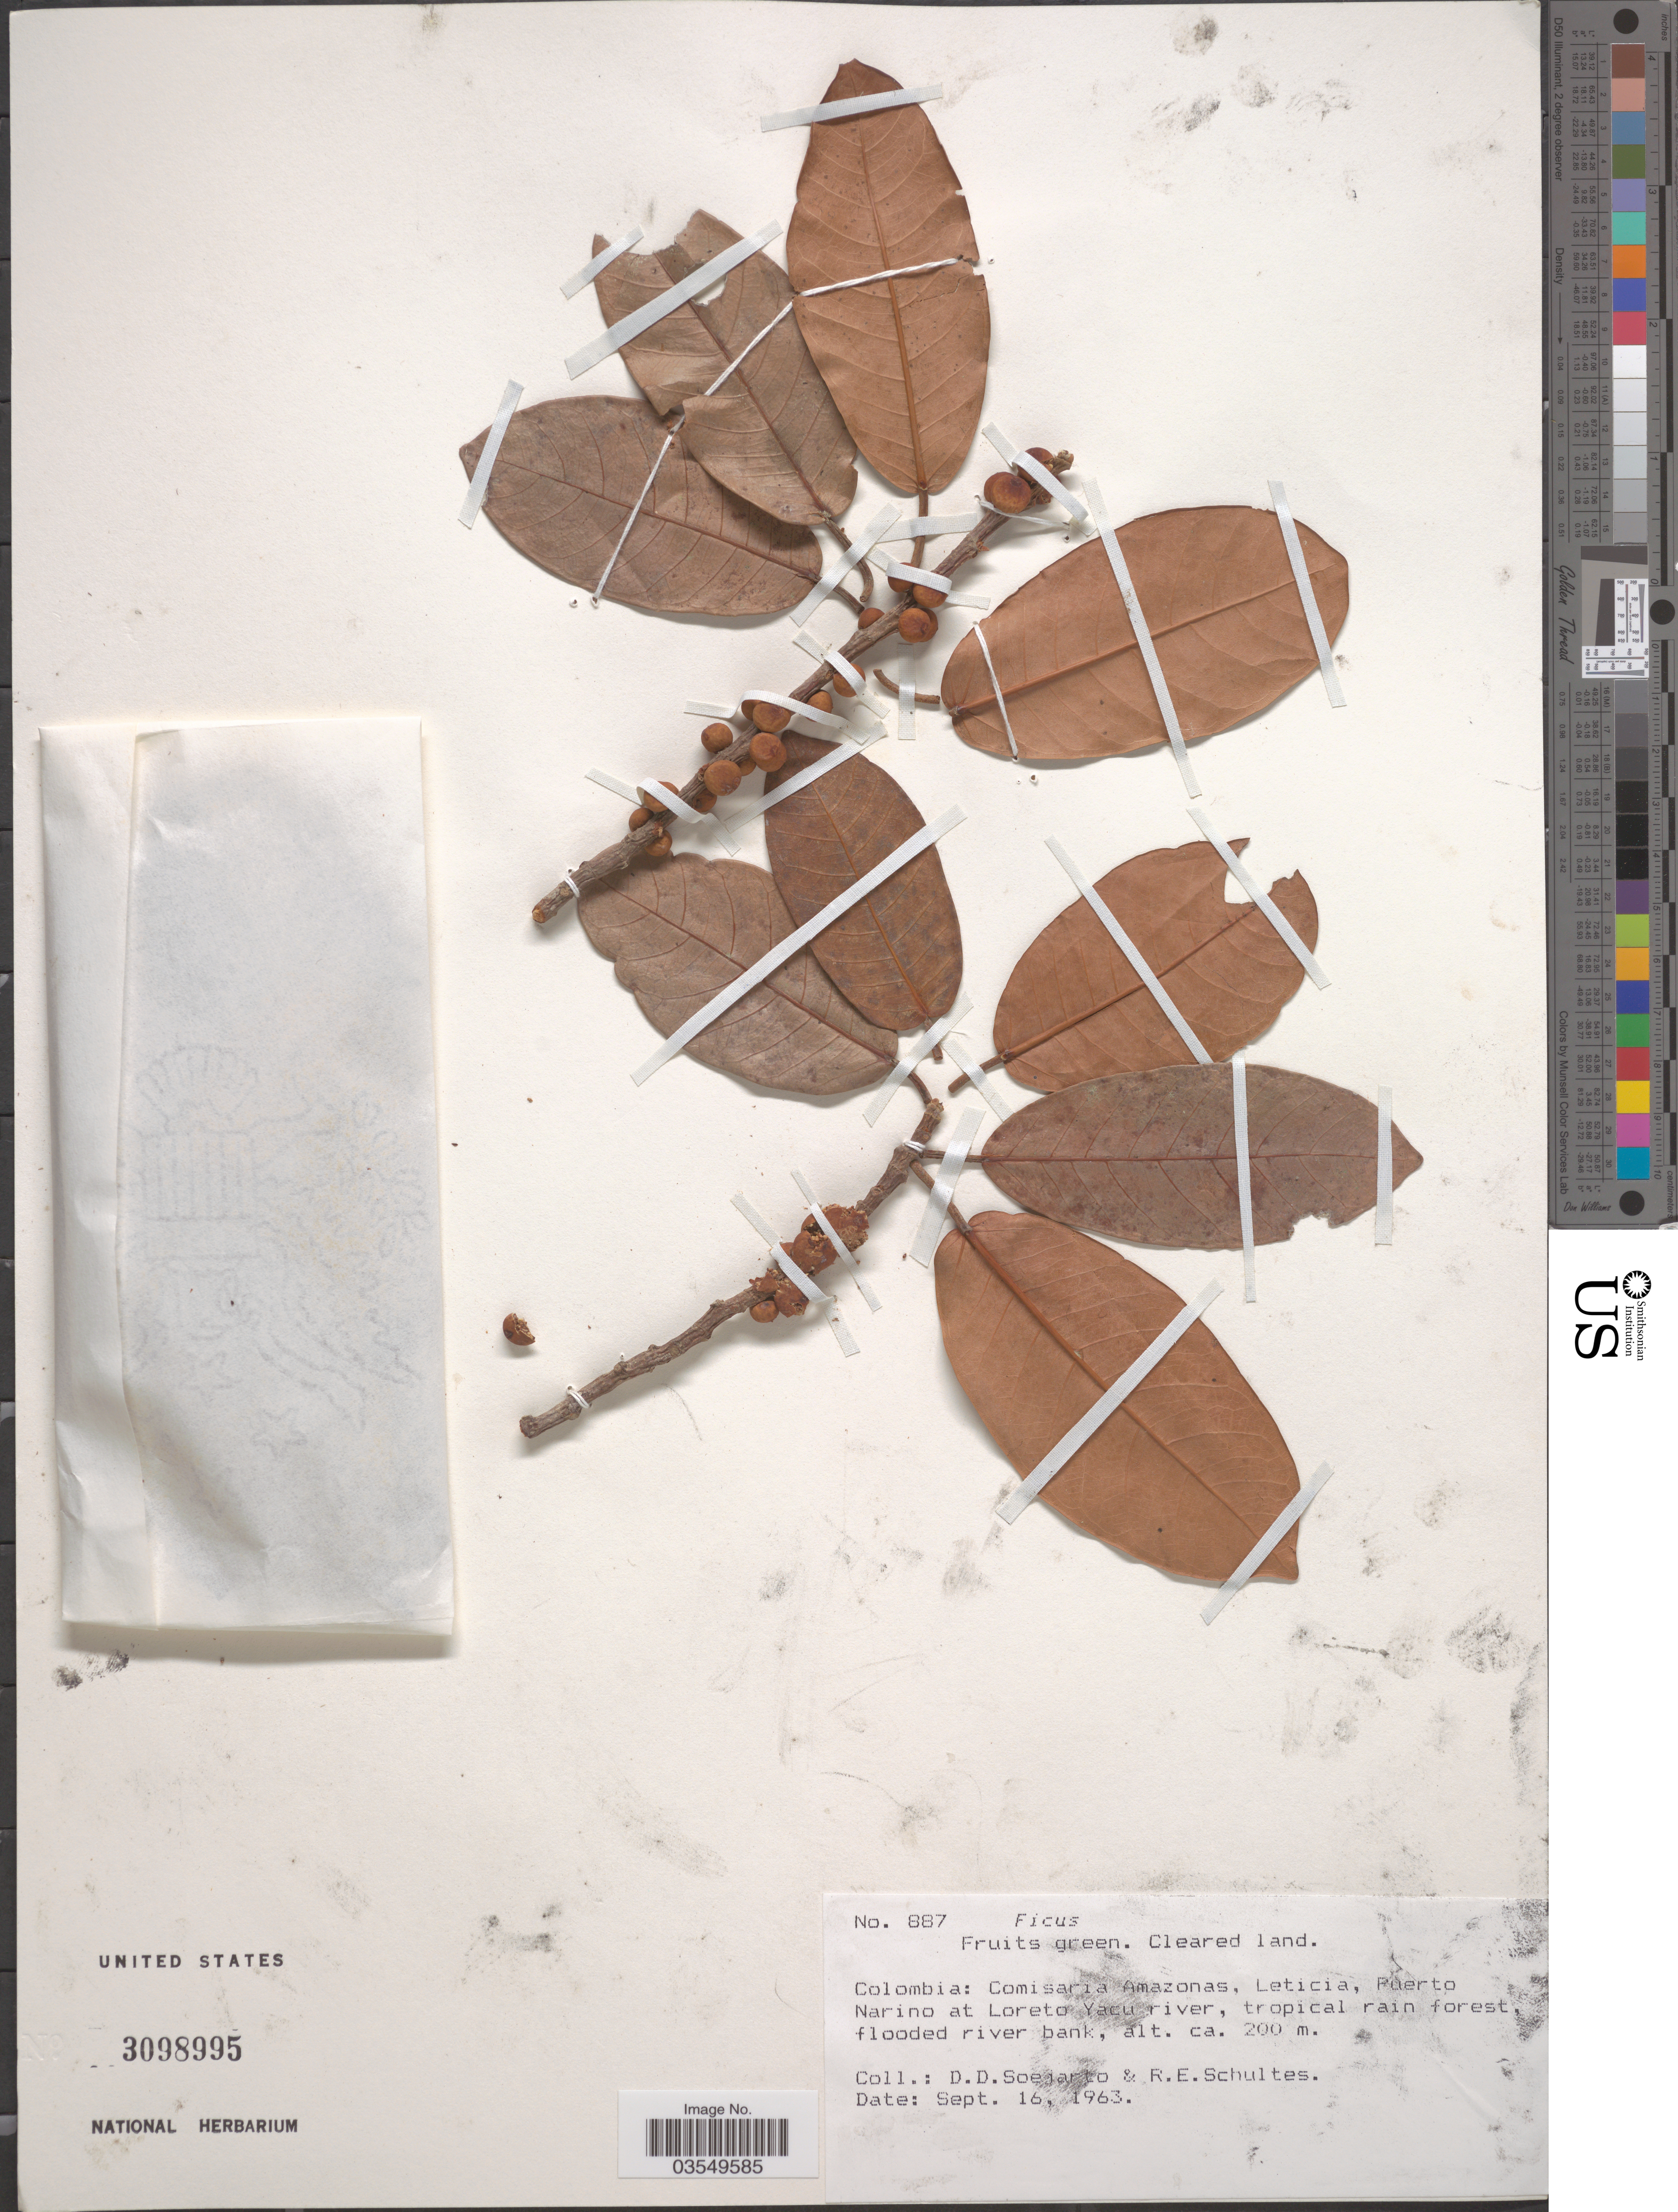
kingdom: Plantae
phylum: Tracheophyta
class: Magnoliopsida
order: Rosales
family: Moraceae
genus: Ficus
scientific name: Ficus sp.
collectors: R. E. Schultes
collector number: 887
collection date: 1963-09-16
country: Colombia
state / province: Amazônas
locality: Comisaria Amazonas, Leticia, Puerto Narino at Loreto Yacu river, tropical rain forest.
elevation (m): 200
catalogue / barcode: US 3098995